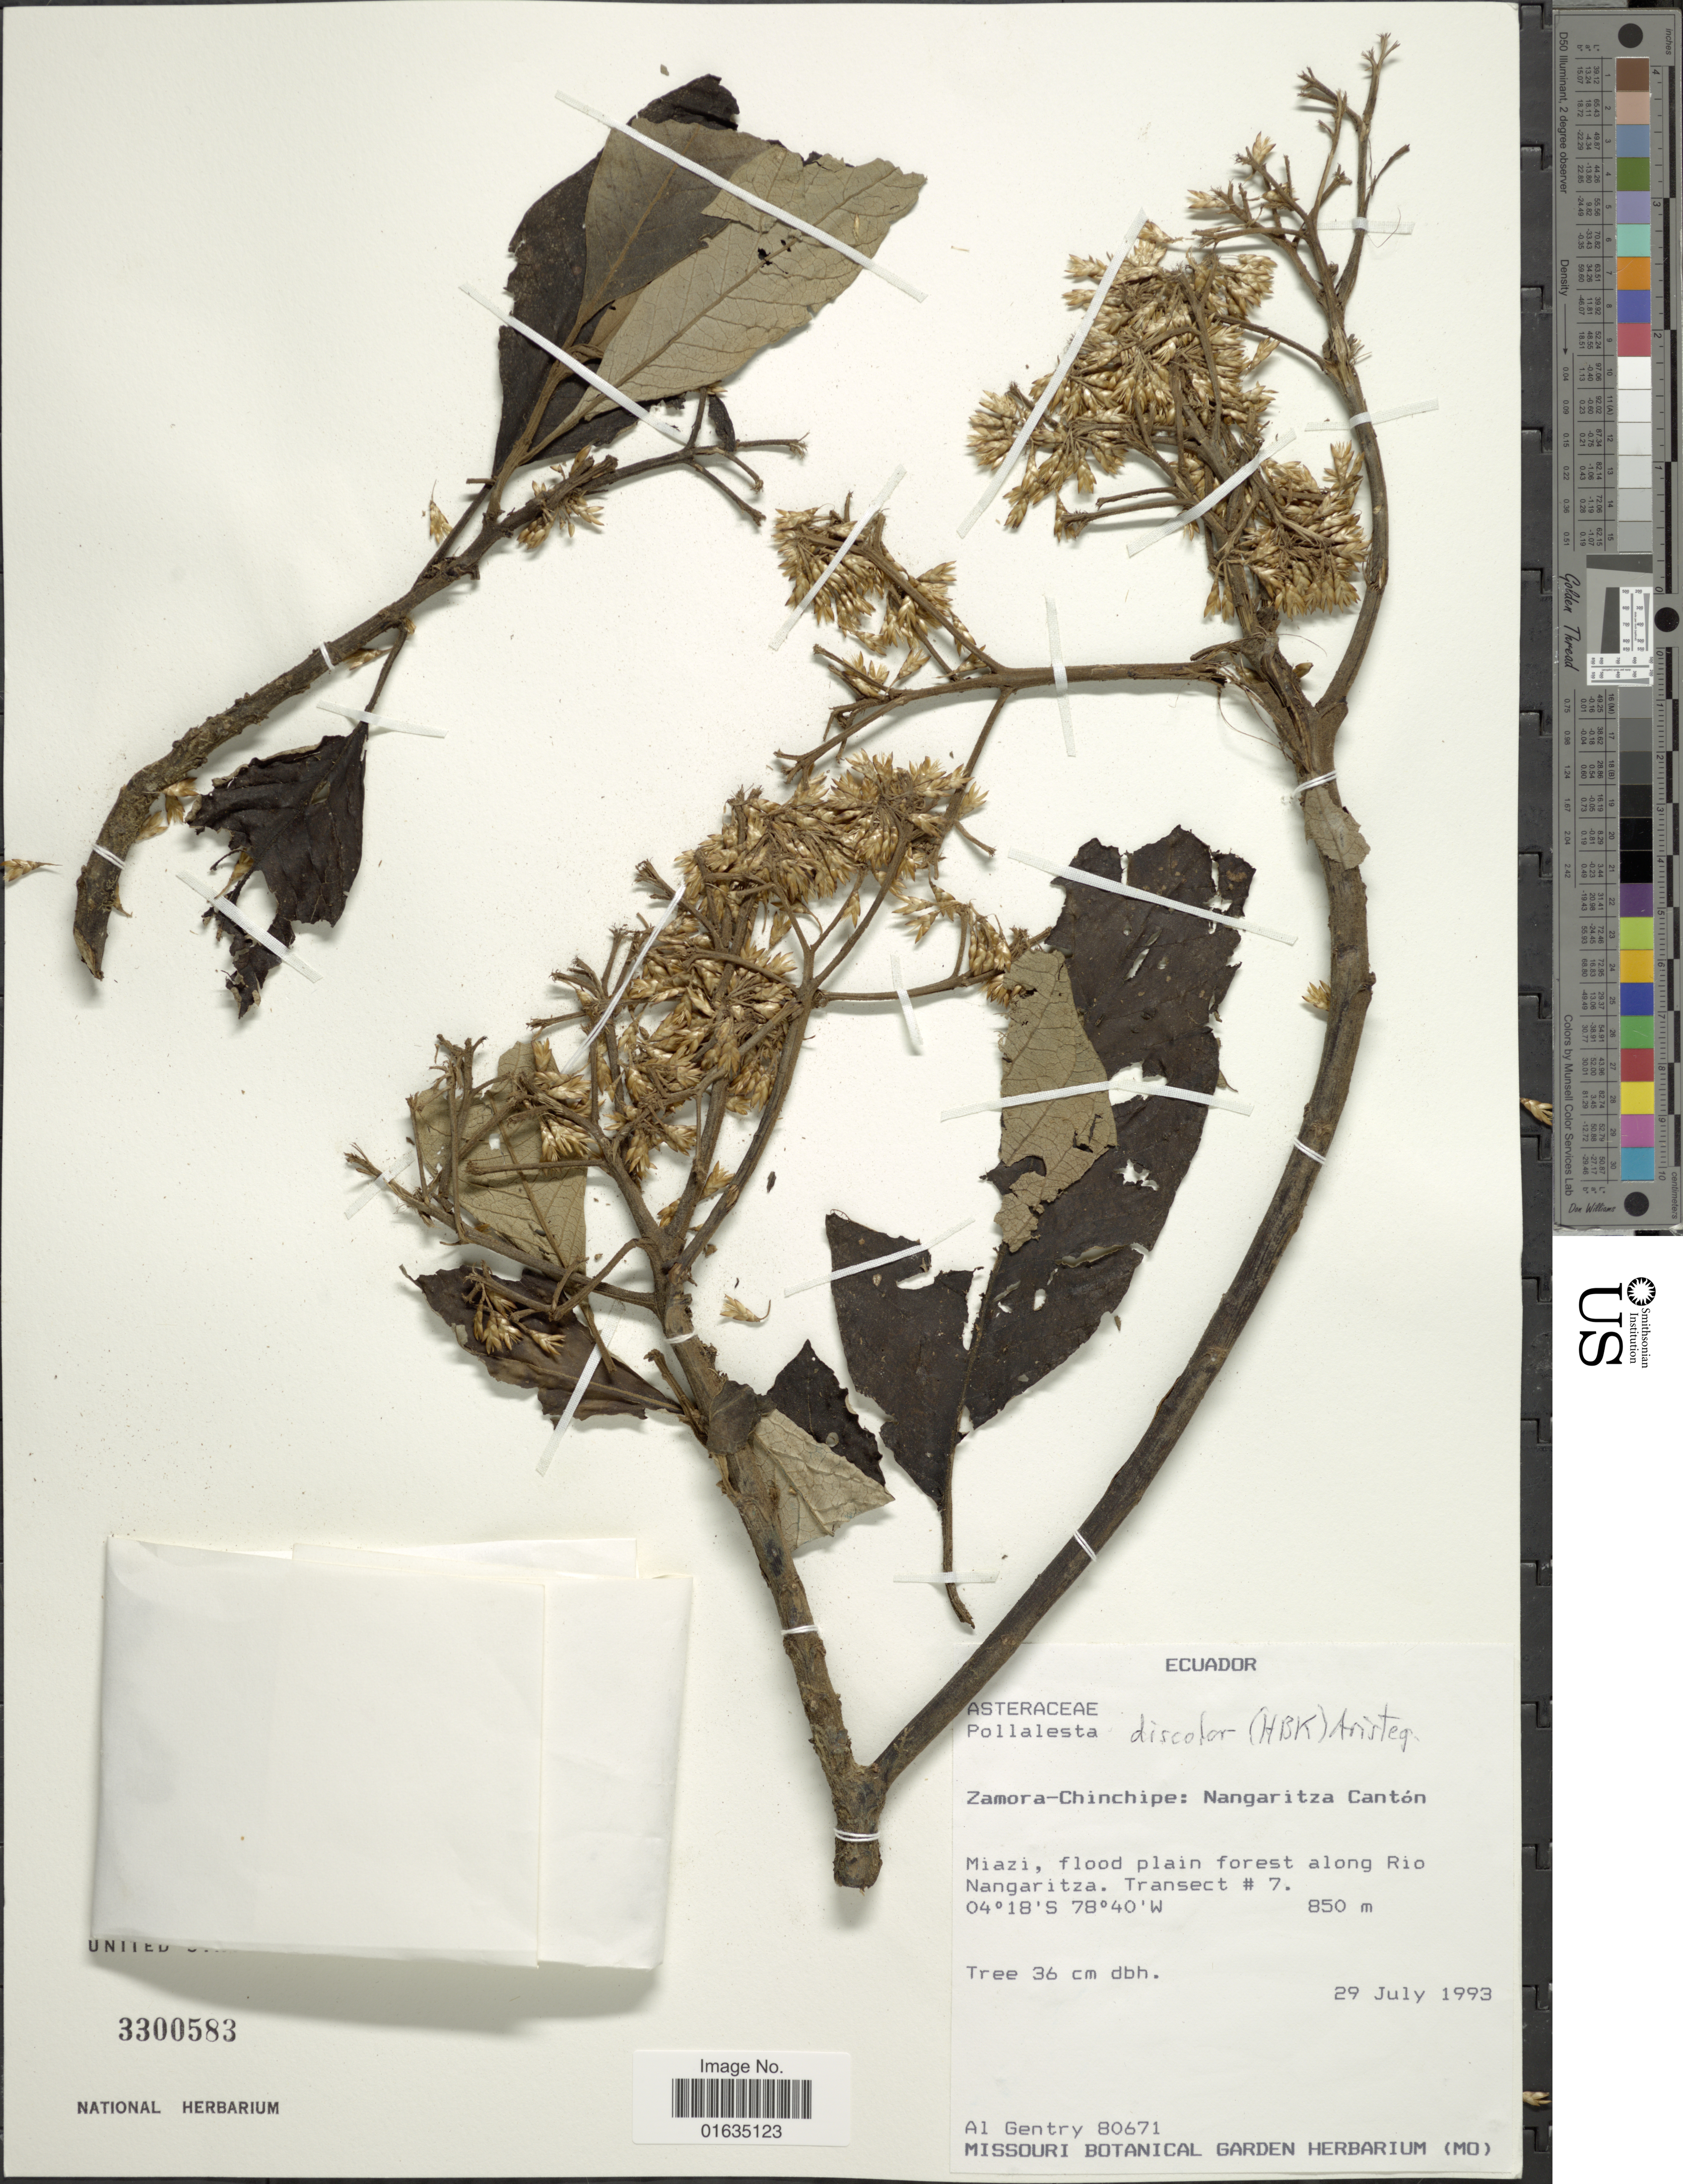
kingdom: Plantae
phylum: Tracheophyta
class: Magnoliopsida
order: Asterales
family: Asteraceae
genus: Pollalesta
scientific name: Pollalesta discolor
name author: (Kunth) Aristeg.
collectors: A. H. Gentry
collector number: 80671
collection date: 1993-07-29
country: Ecuador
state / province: Zamora-Chinchipe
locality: Nangaritza Canton, Miazi, along Rio Nangaritza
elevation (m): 850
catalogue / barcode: US 3300583